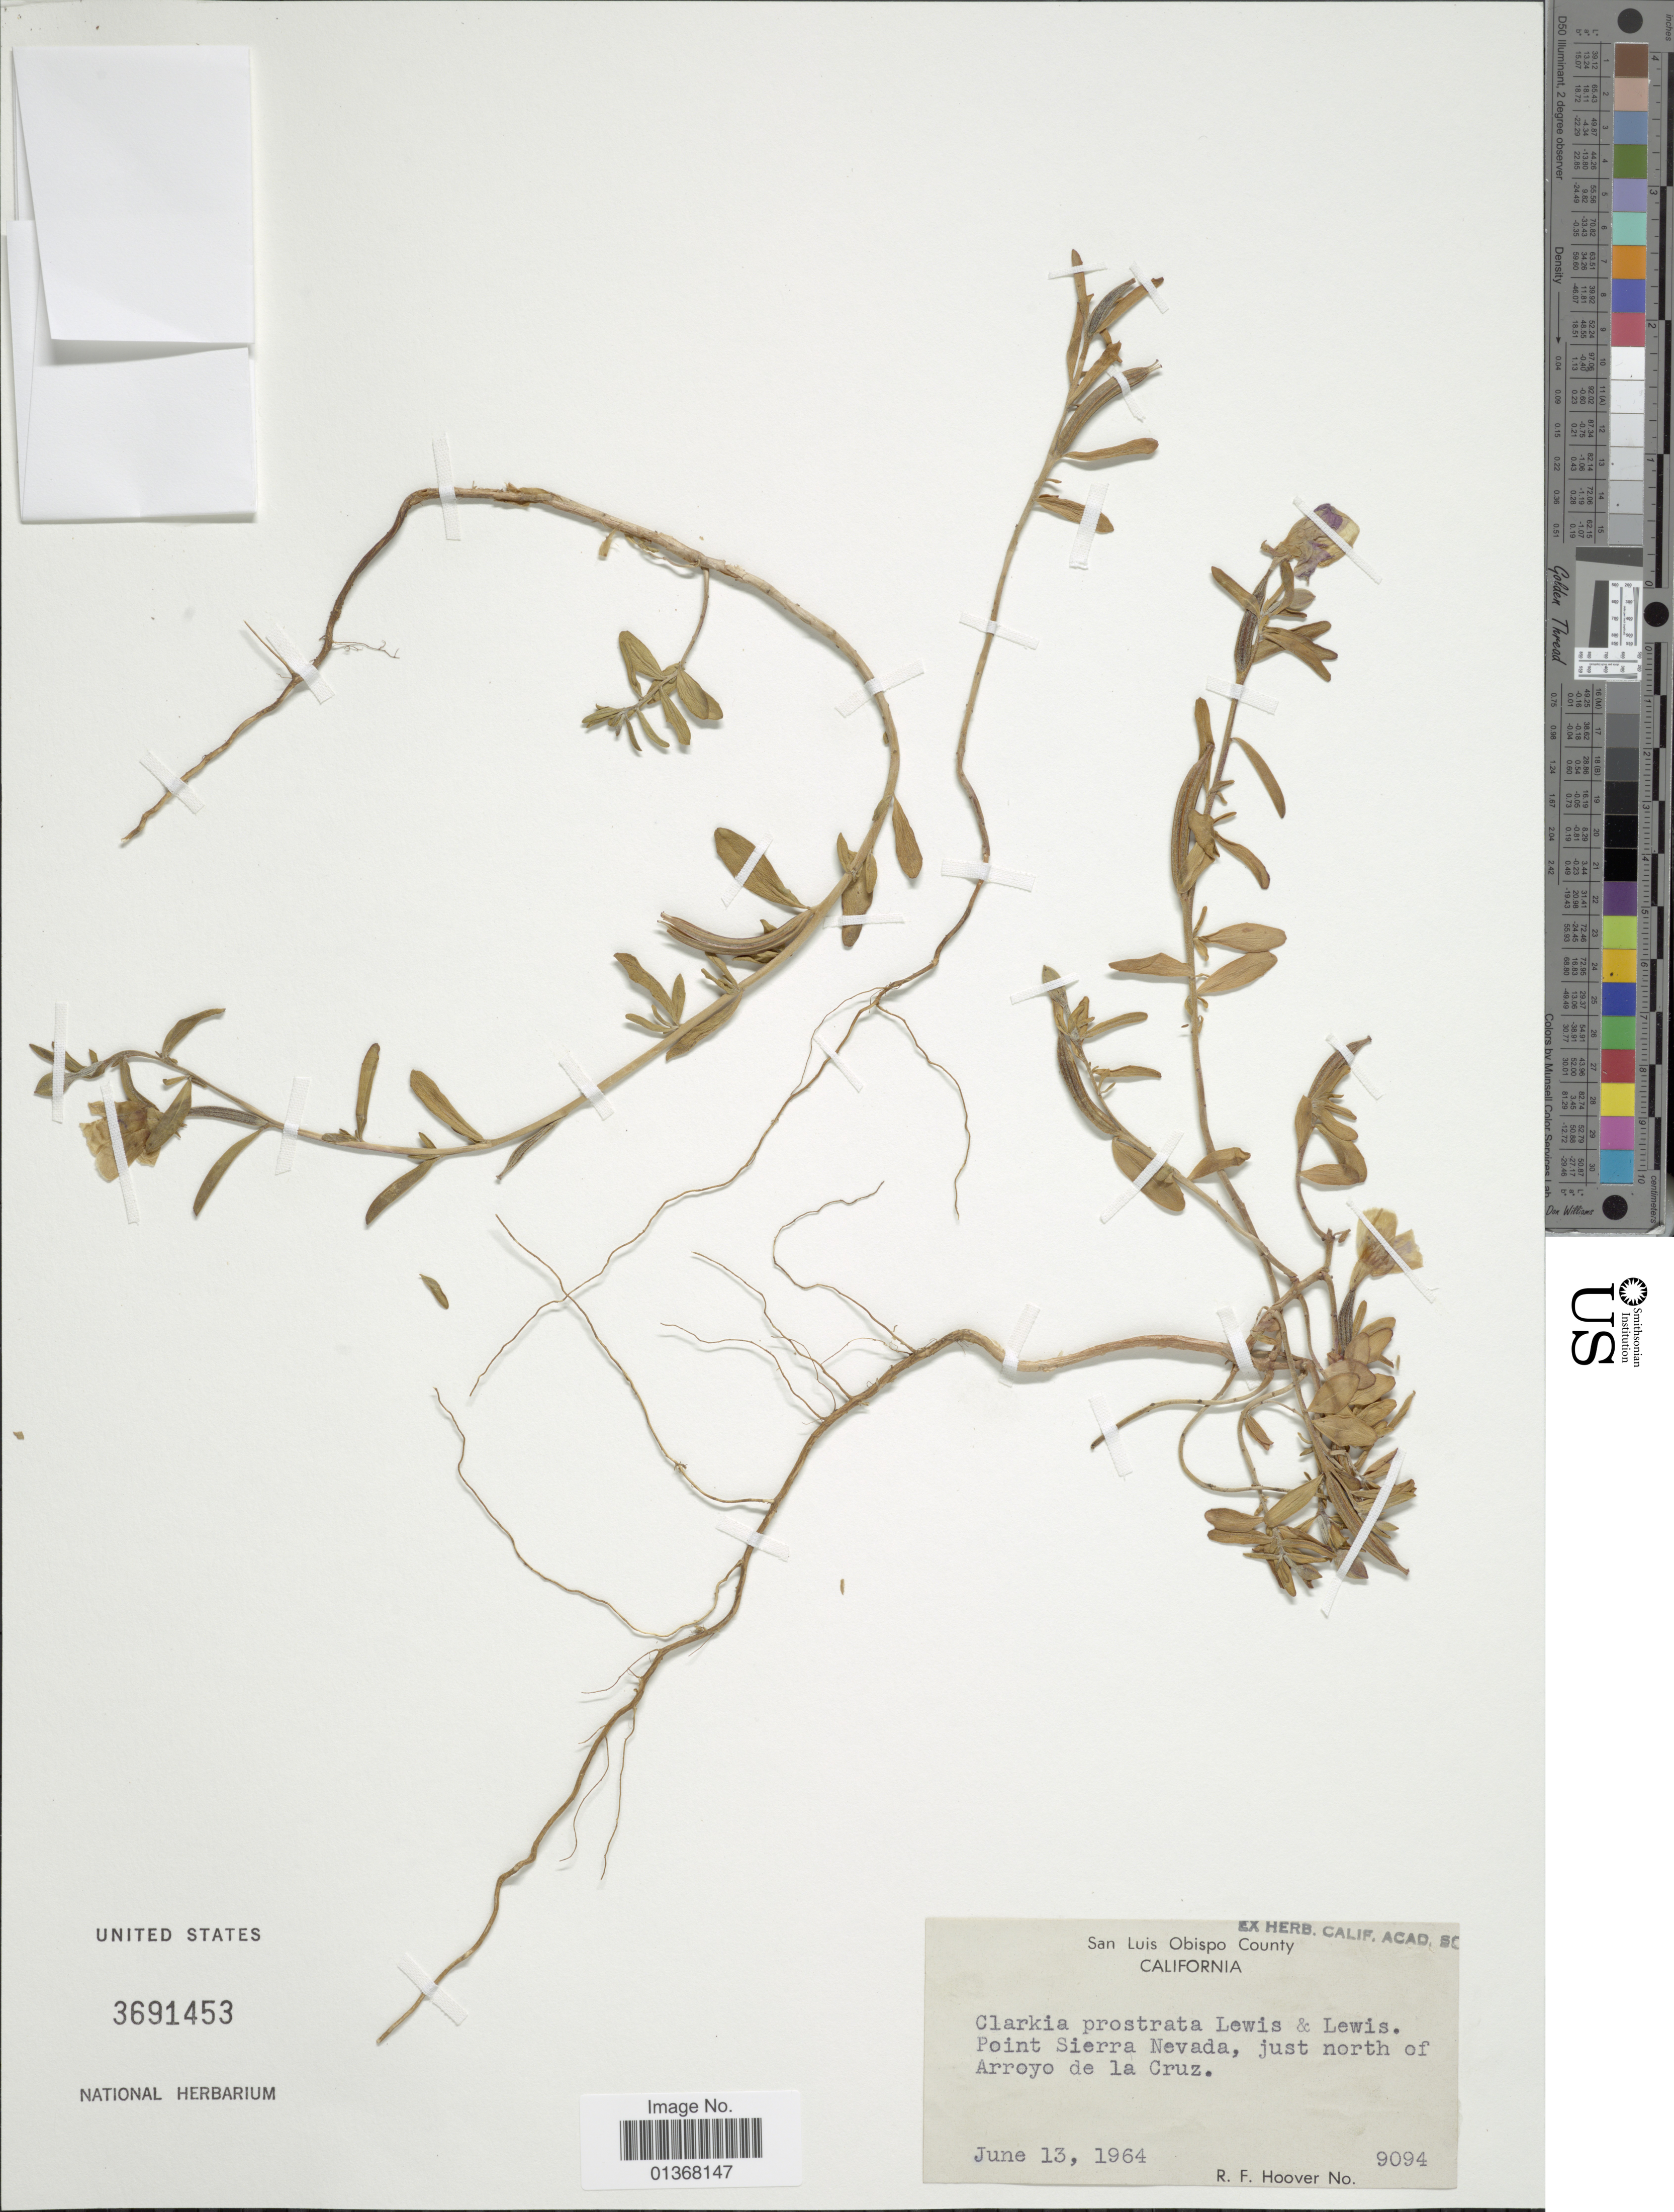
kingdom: Plantae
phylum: Tracheophyta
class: Magnoliopsida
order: Myrtales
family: Onagraceae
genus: Clarkia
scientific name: Clarkia prostrata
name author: F. H. Lewis & M.E. Lewis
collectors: R. F. Hoover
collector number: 9094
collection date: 1964-06-13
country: United States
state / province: California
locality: Point Sierra Nevada, just north of Arroyo de la Cruz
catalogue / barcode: US 3691453